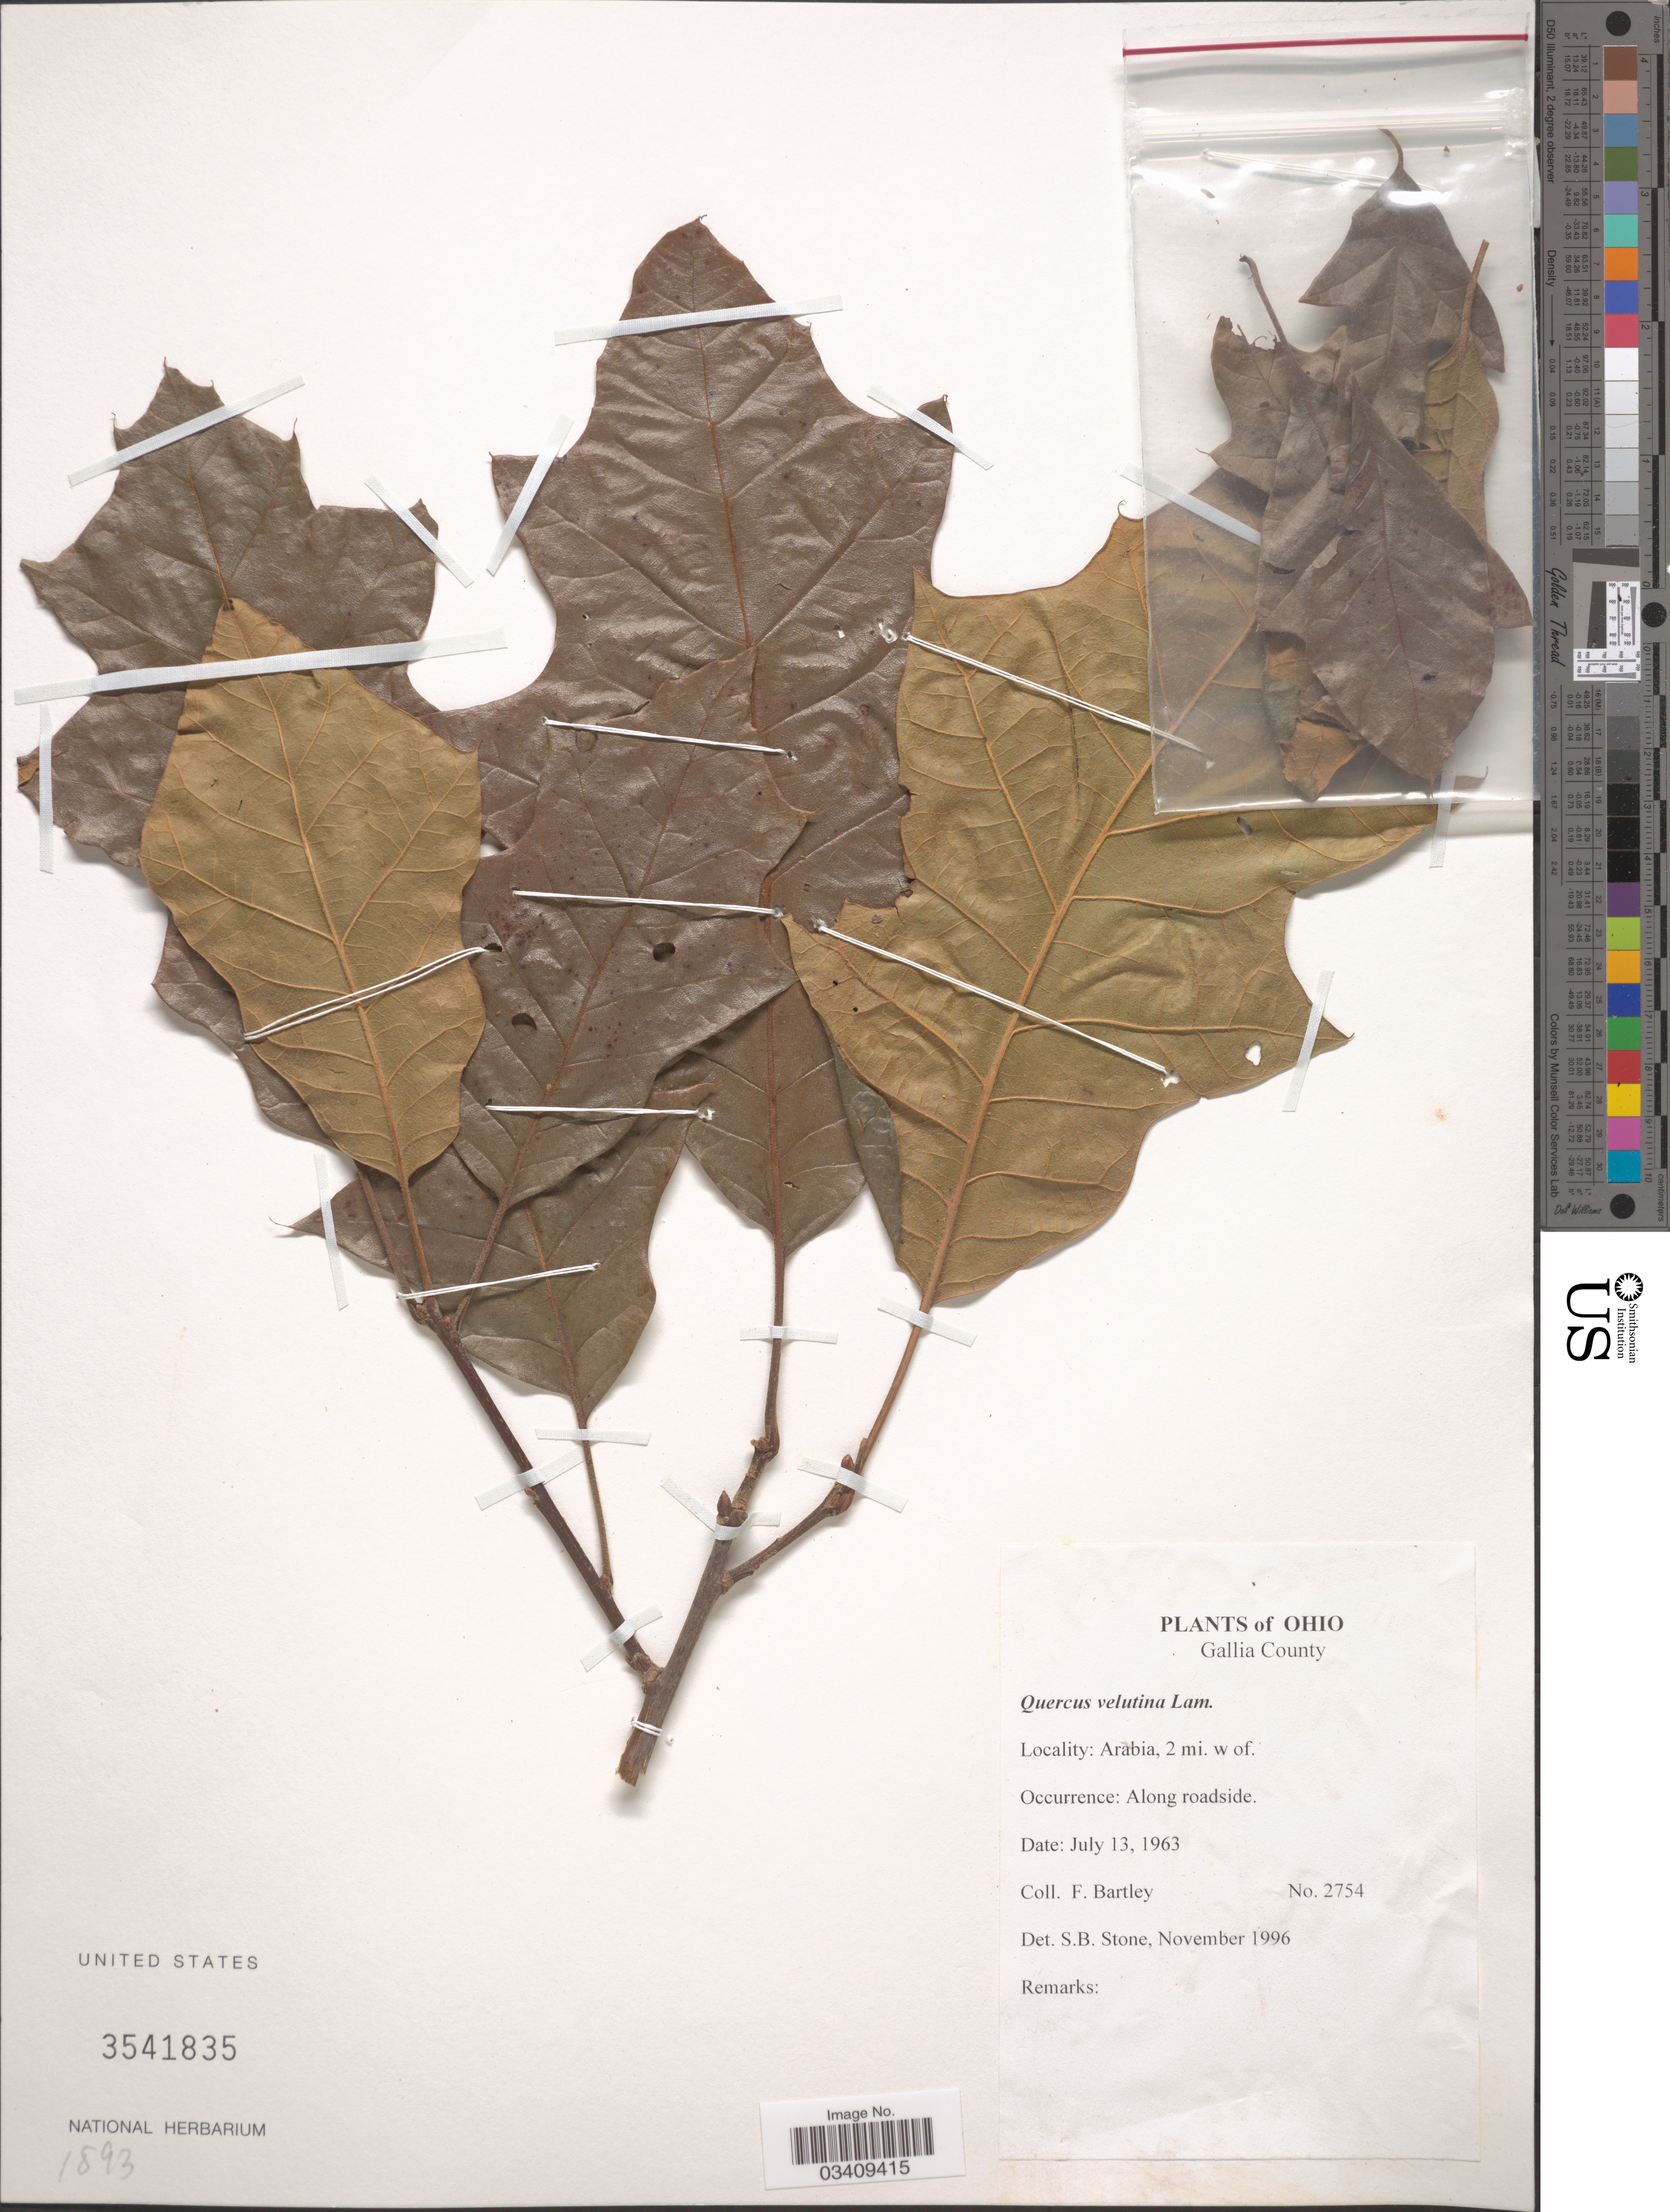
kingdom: Plantae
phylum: Tracheophyta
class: Magnoliopsida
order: Fagales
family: Fagaceae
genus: Quercus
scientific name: Quercus velutina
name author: Lam.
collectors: F. Bartley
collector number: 2754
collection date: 1963-07-13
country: United States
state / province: Ohio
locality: Gallia County. Arabia, 2 mi. w of.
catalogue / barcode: US 3541835